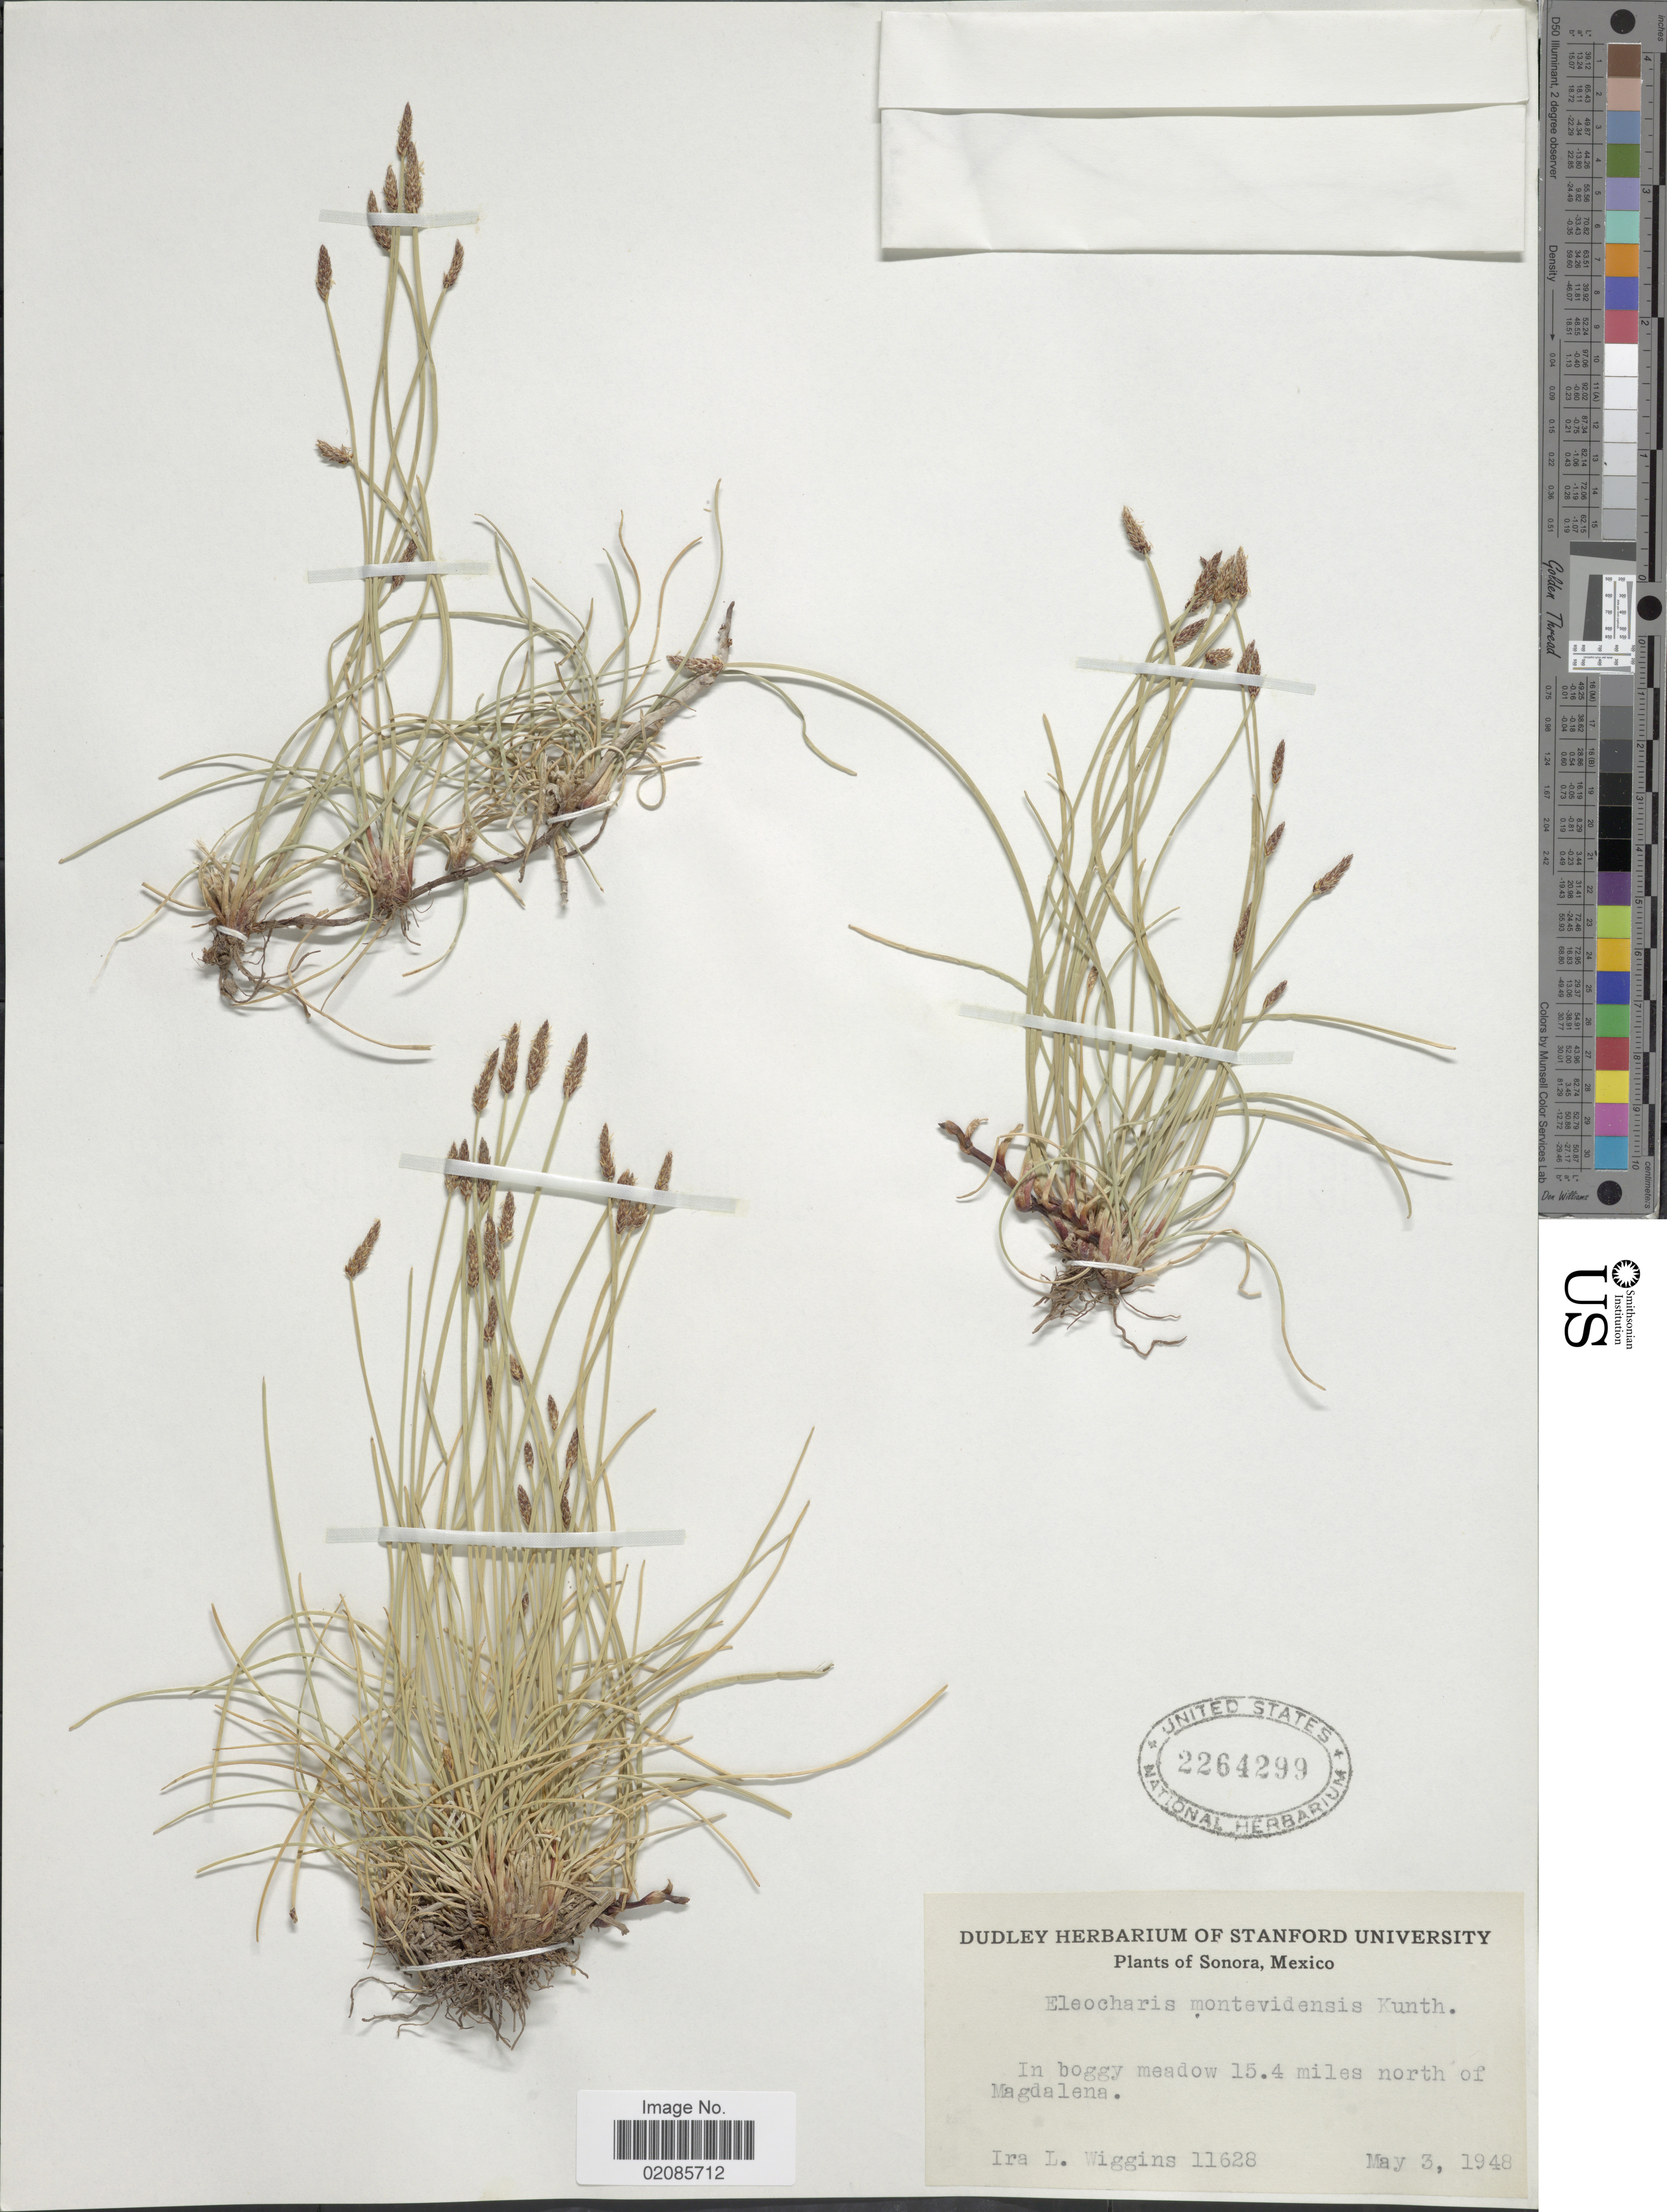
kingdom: Plantae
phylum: Tracheophyta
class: Liliopsida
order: Poales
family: Cyperaceae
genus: Eleocharis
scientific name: Eleocharis montevidensis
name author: Kunth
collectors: I. L. Wiggins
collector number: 11628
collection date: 1948-05-03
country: Mexico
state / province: Sonora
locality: In boggy meadow 15.4 miles north of Magdalena.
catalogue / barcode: US 2264299